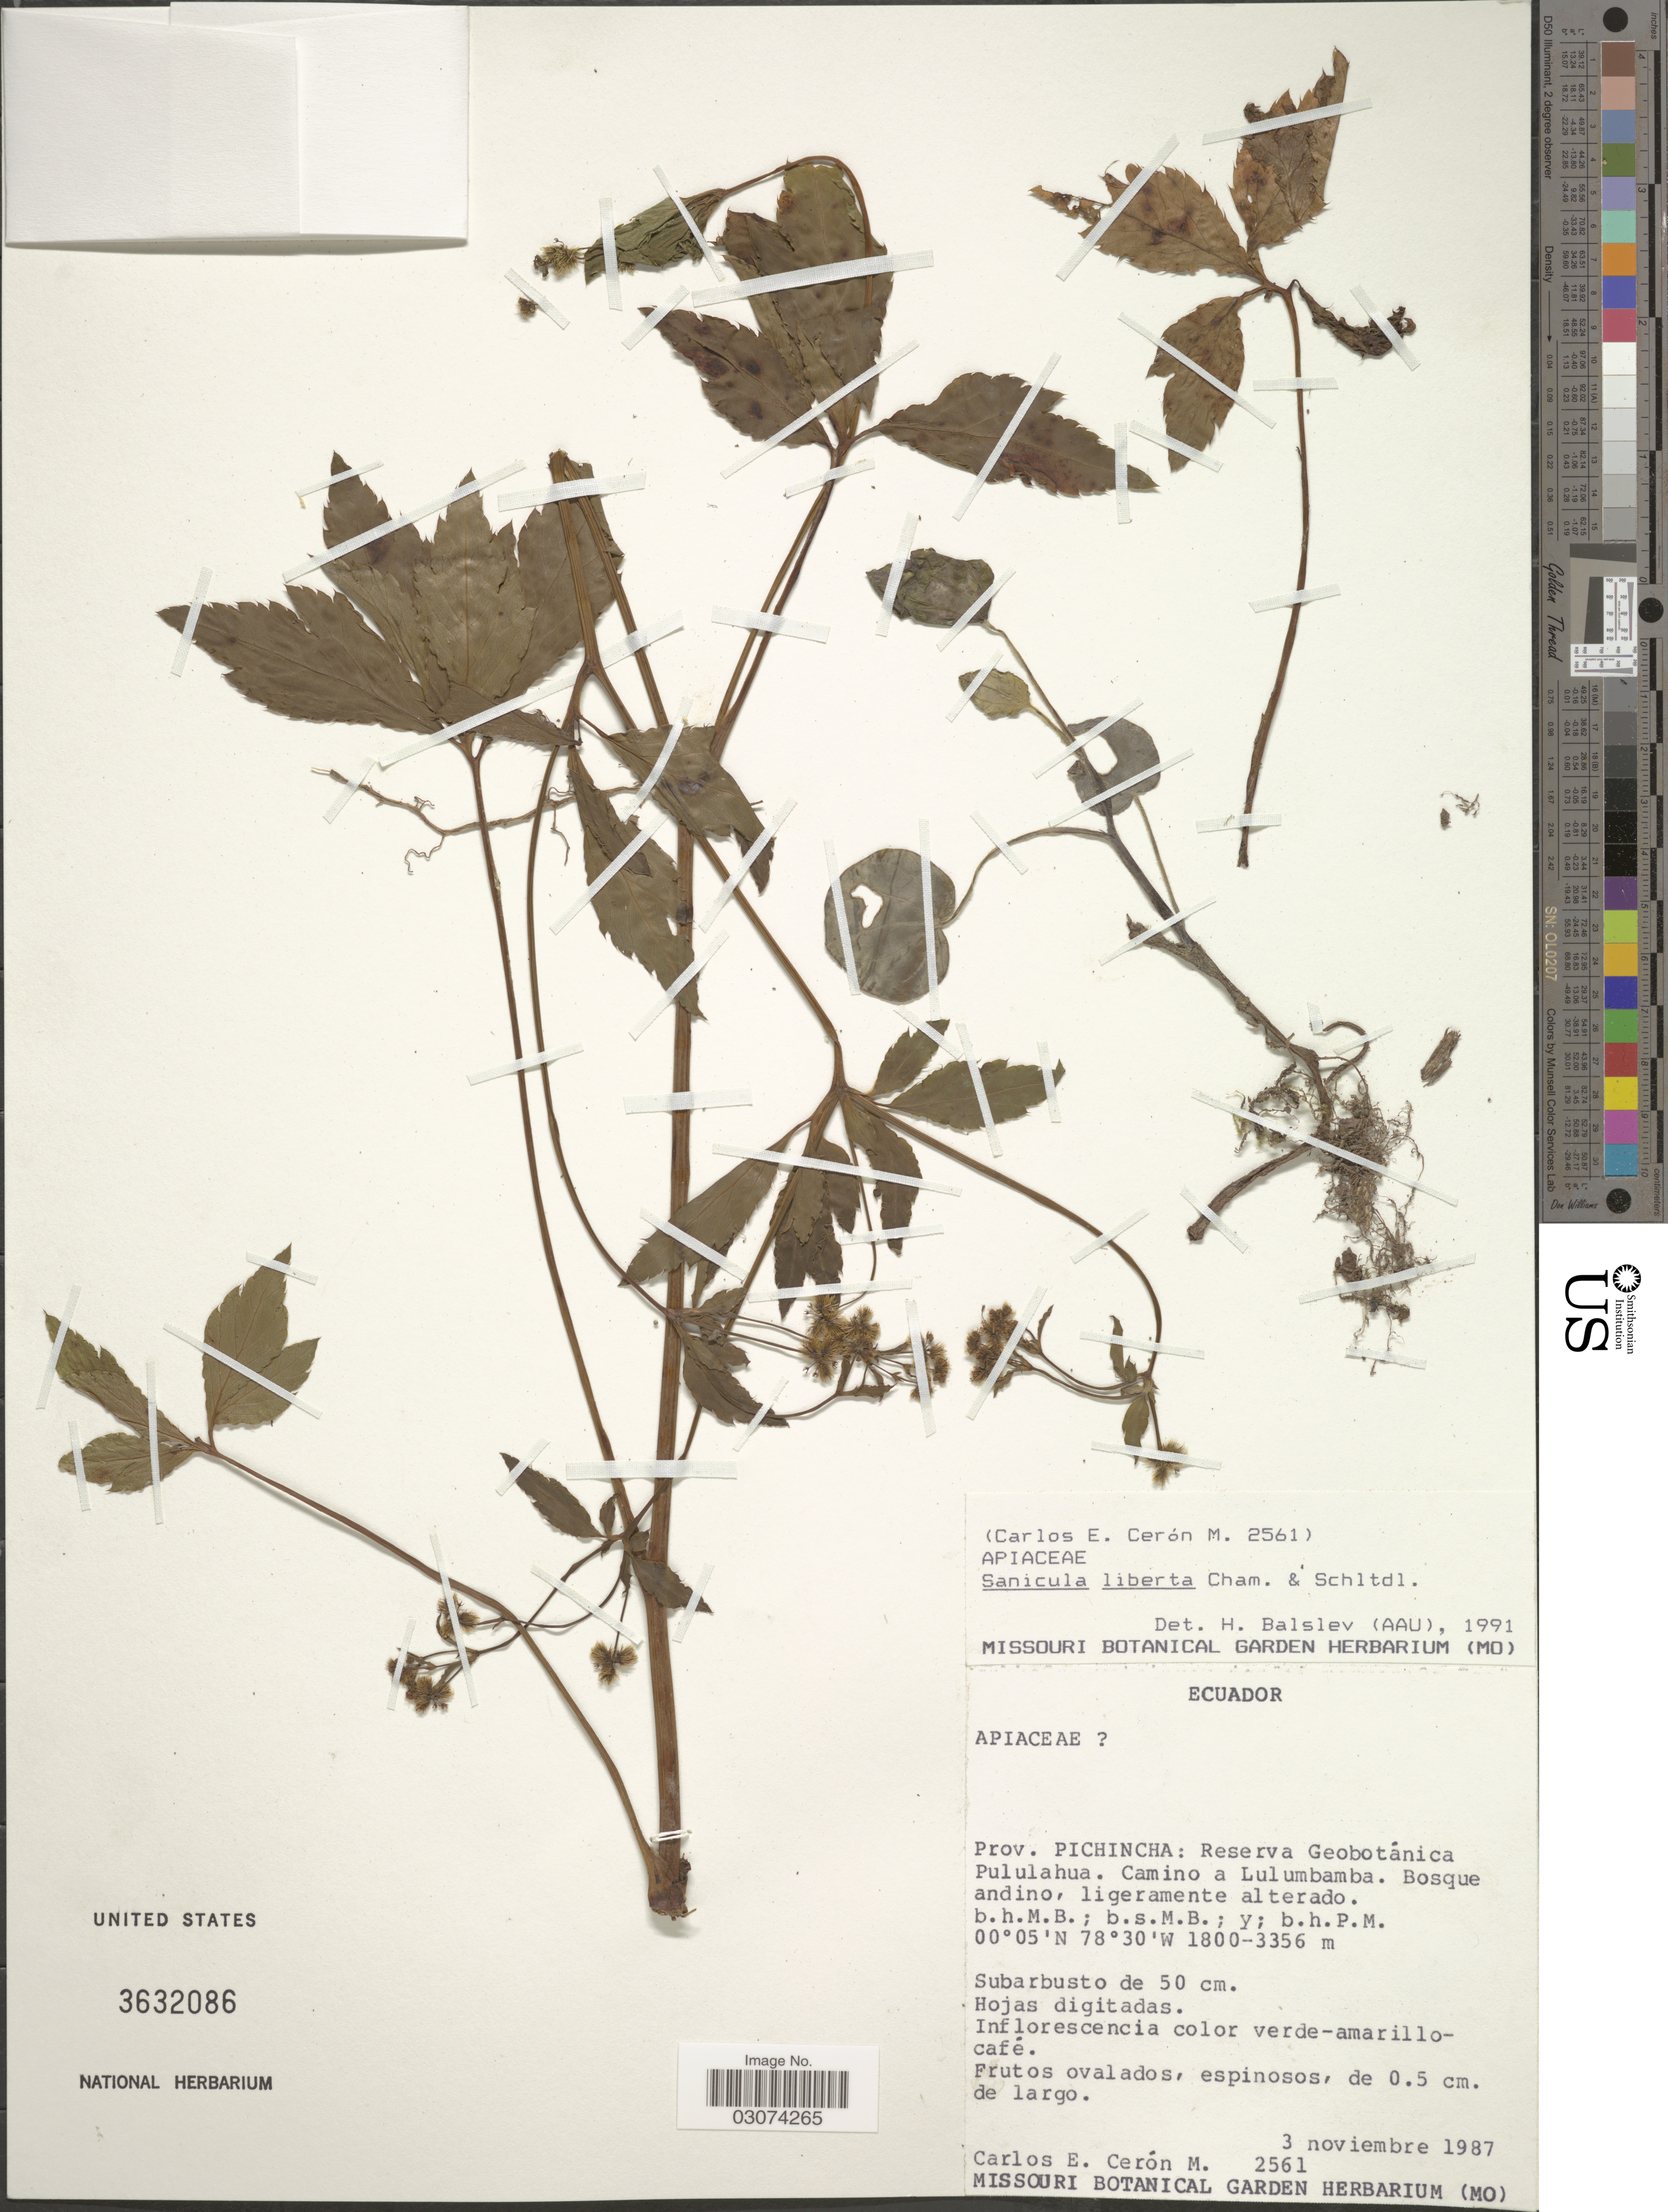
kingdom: Plantae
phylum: Tracheophyta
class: Magnoliopsida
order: Apiales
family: Apiaceae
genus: Sanicula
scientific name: Sanicula liberta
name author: Cham. & Schltdl.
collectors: C. E. Cerón M.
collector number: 2561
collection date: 1987-11-03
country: Ecuador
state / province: Pichincha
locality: Reserva Geobotánica Pululahua. Camino a Lulumbamba. Bosque andino, ligeramente alterado. b.h.M.B.; b.s.M.B.; y; b.h.P.M.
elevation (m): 1800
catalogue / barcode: US 3632086